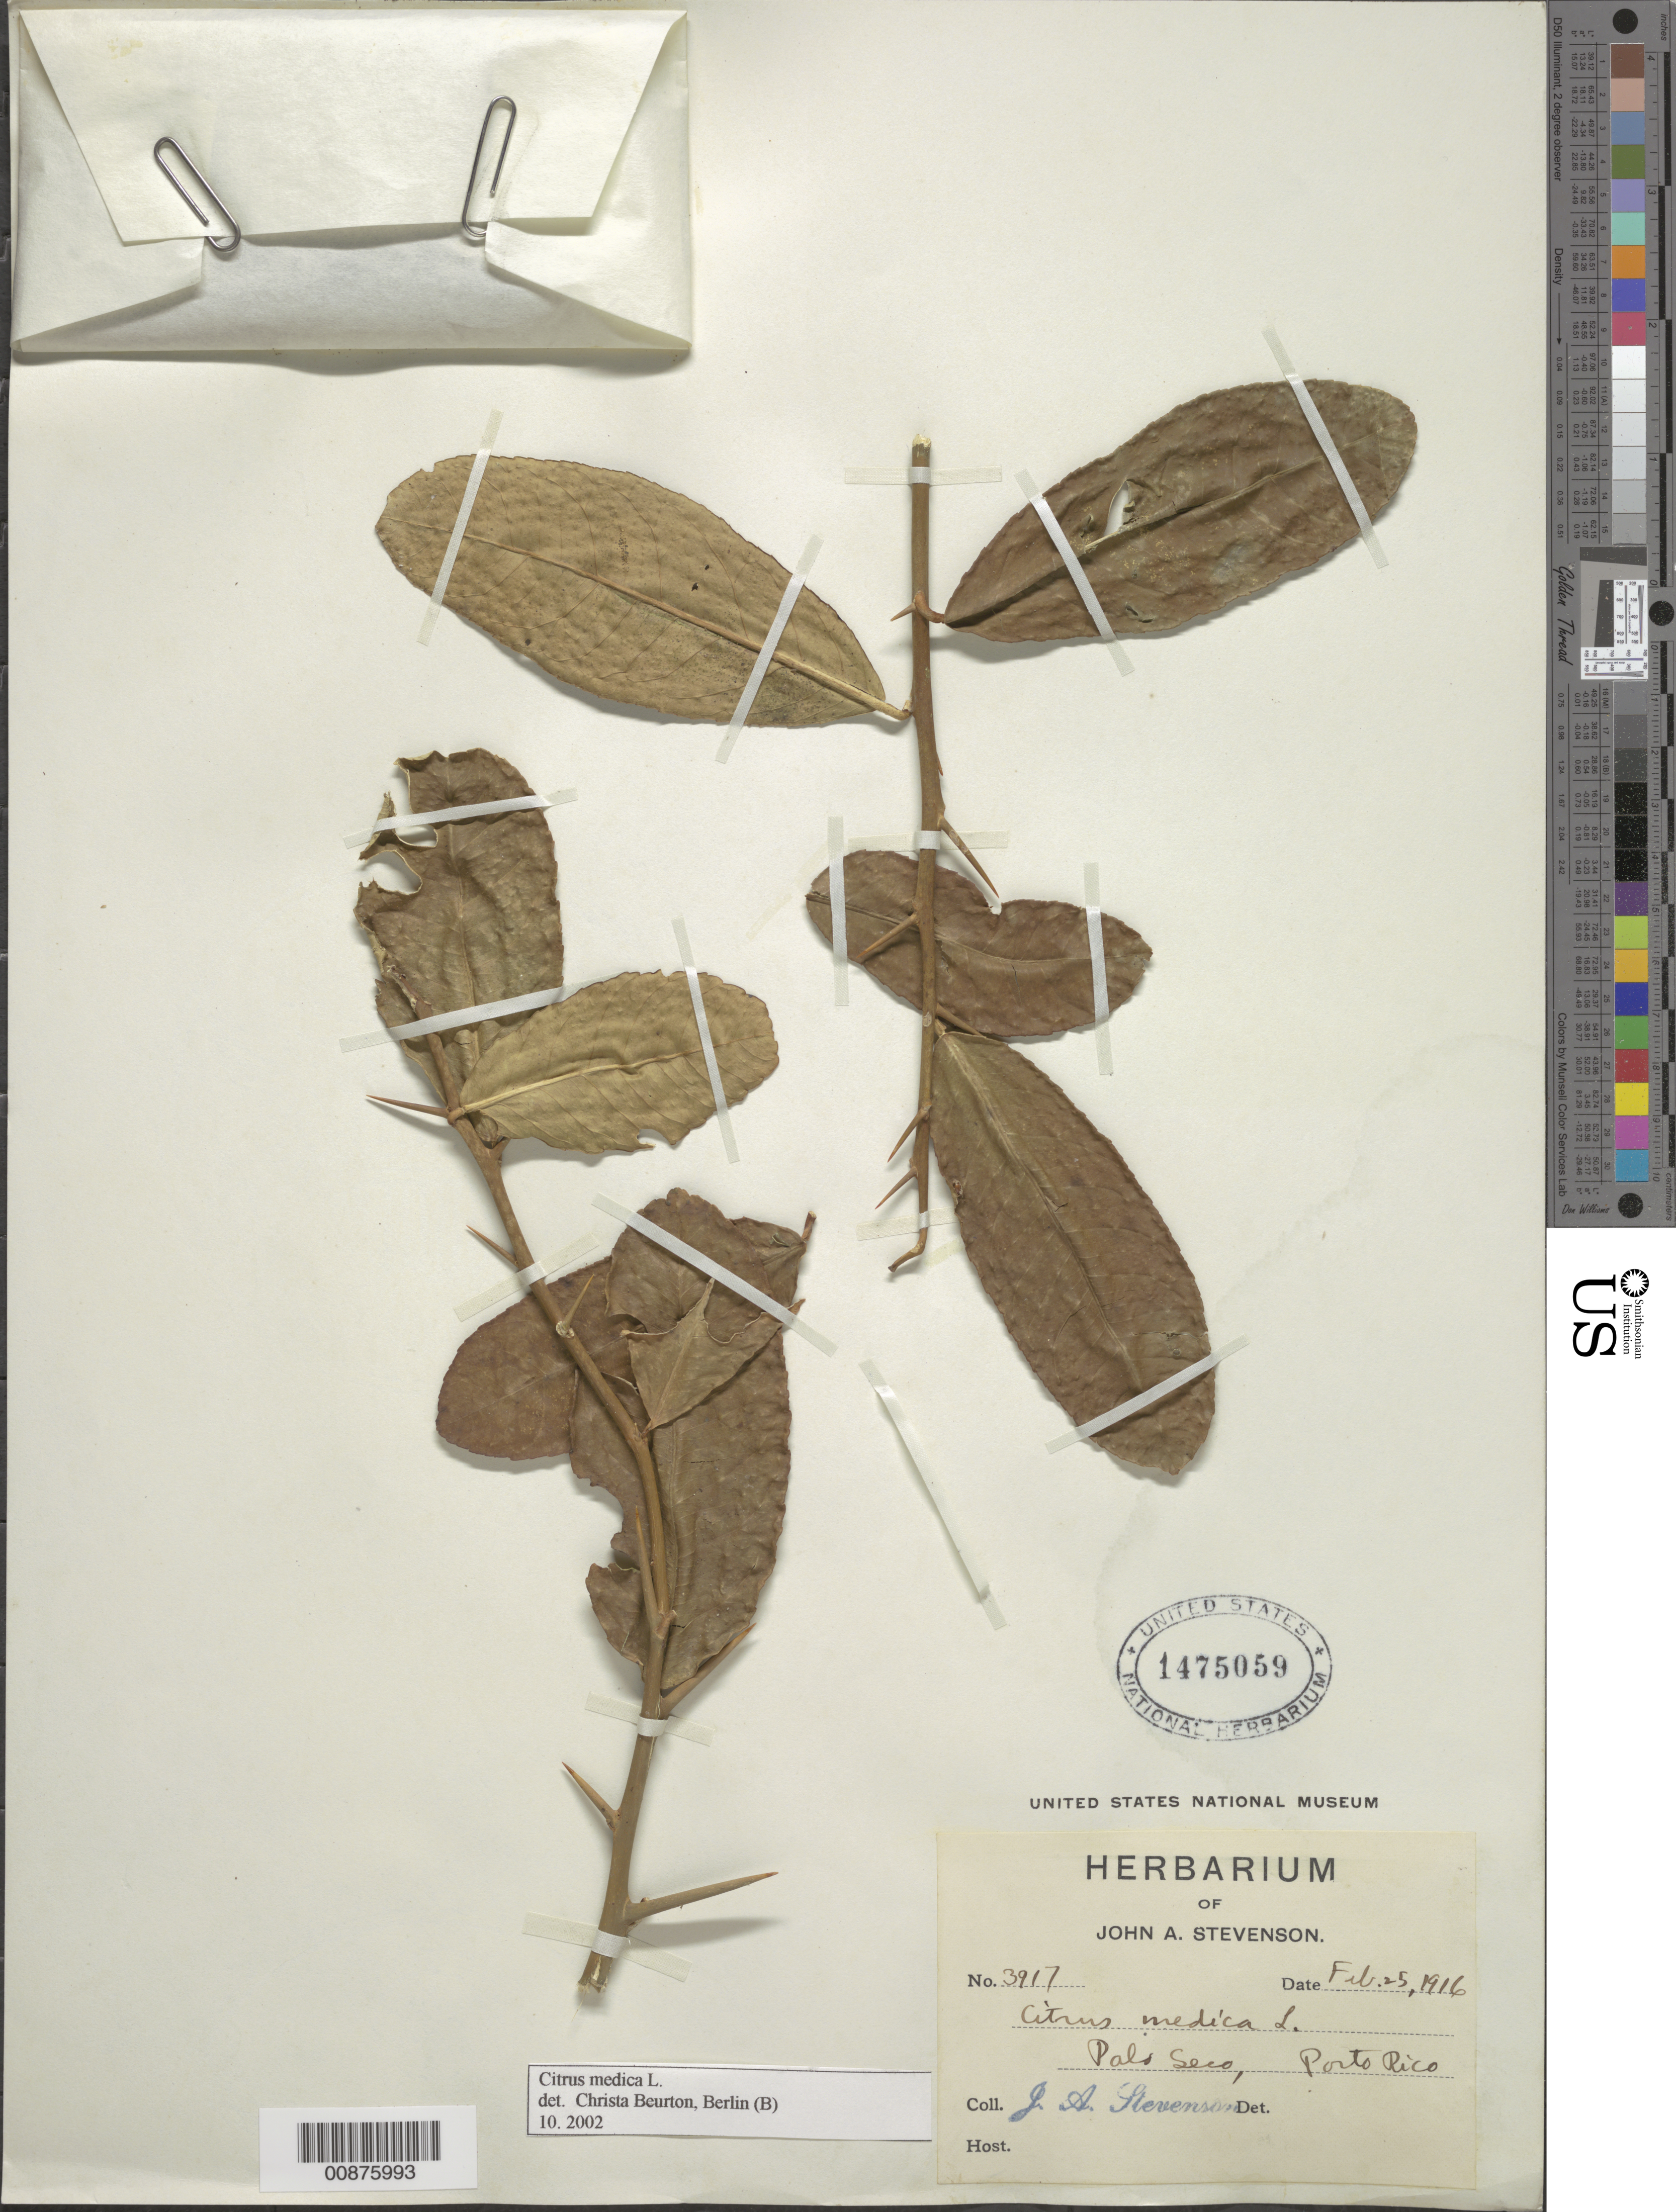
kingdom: Plantae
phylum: Tracheophyta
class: Magnoliopsida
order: Sapindales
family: Rutaceae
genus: Citrus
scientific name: Citrus medica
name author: L.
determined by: Beurton, C.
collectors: J. Stevenson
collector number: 3917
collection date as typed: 25 Feb 1916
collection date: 1916-02-25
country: Puerto Rico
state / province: Toa Baja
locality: Palo Seco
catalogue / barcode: US 1475059